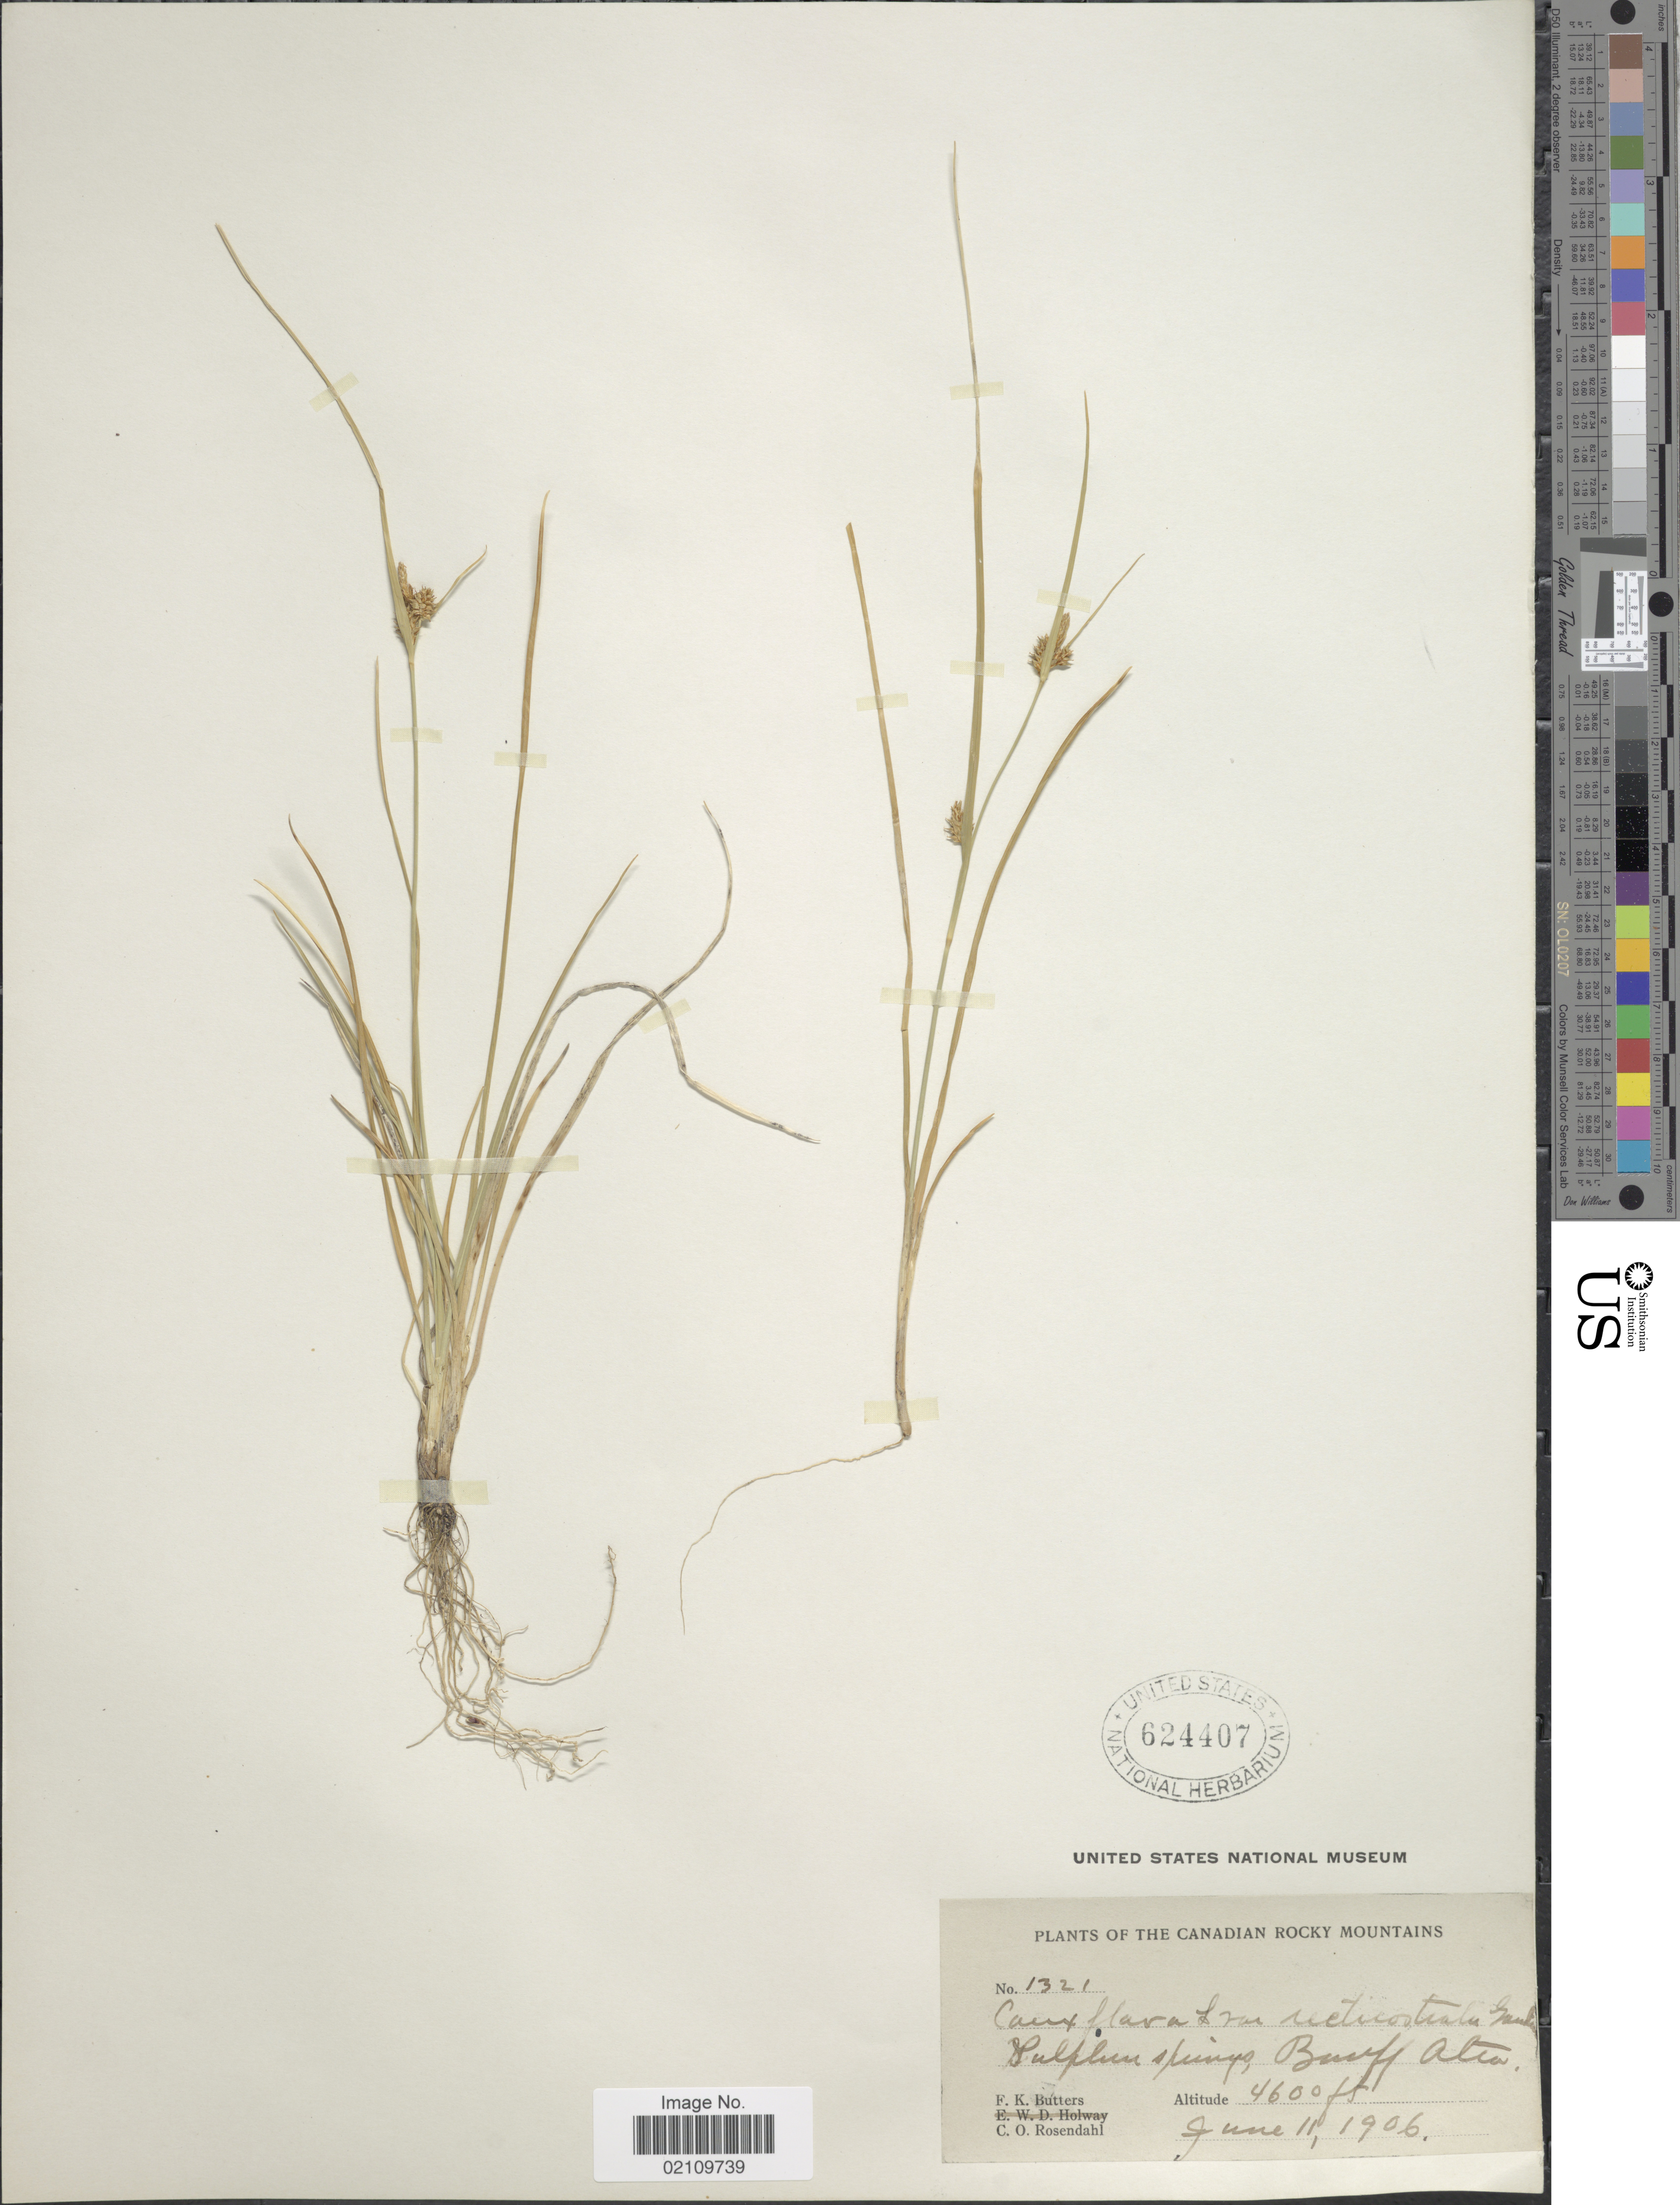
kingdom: Plantae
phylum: Tracheophyta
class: Liliopsida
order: Poales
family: Cyperaceae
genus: Carex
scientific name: Carex flava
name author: L.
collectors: F. K. Butters & C. O. Rosendahl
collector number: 1321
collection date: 1906-06-11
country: Canada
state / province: Alberta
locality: Canadian Rocky Mountains. Sulphur Springs, Banff Alta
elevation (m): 1402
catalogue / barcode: US 624407